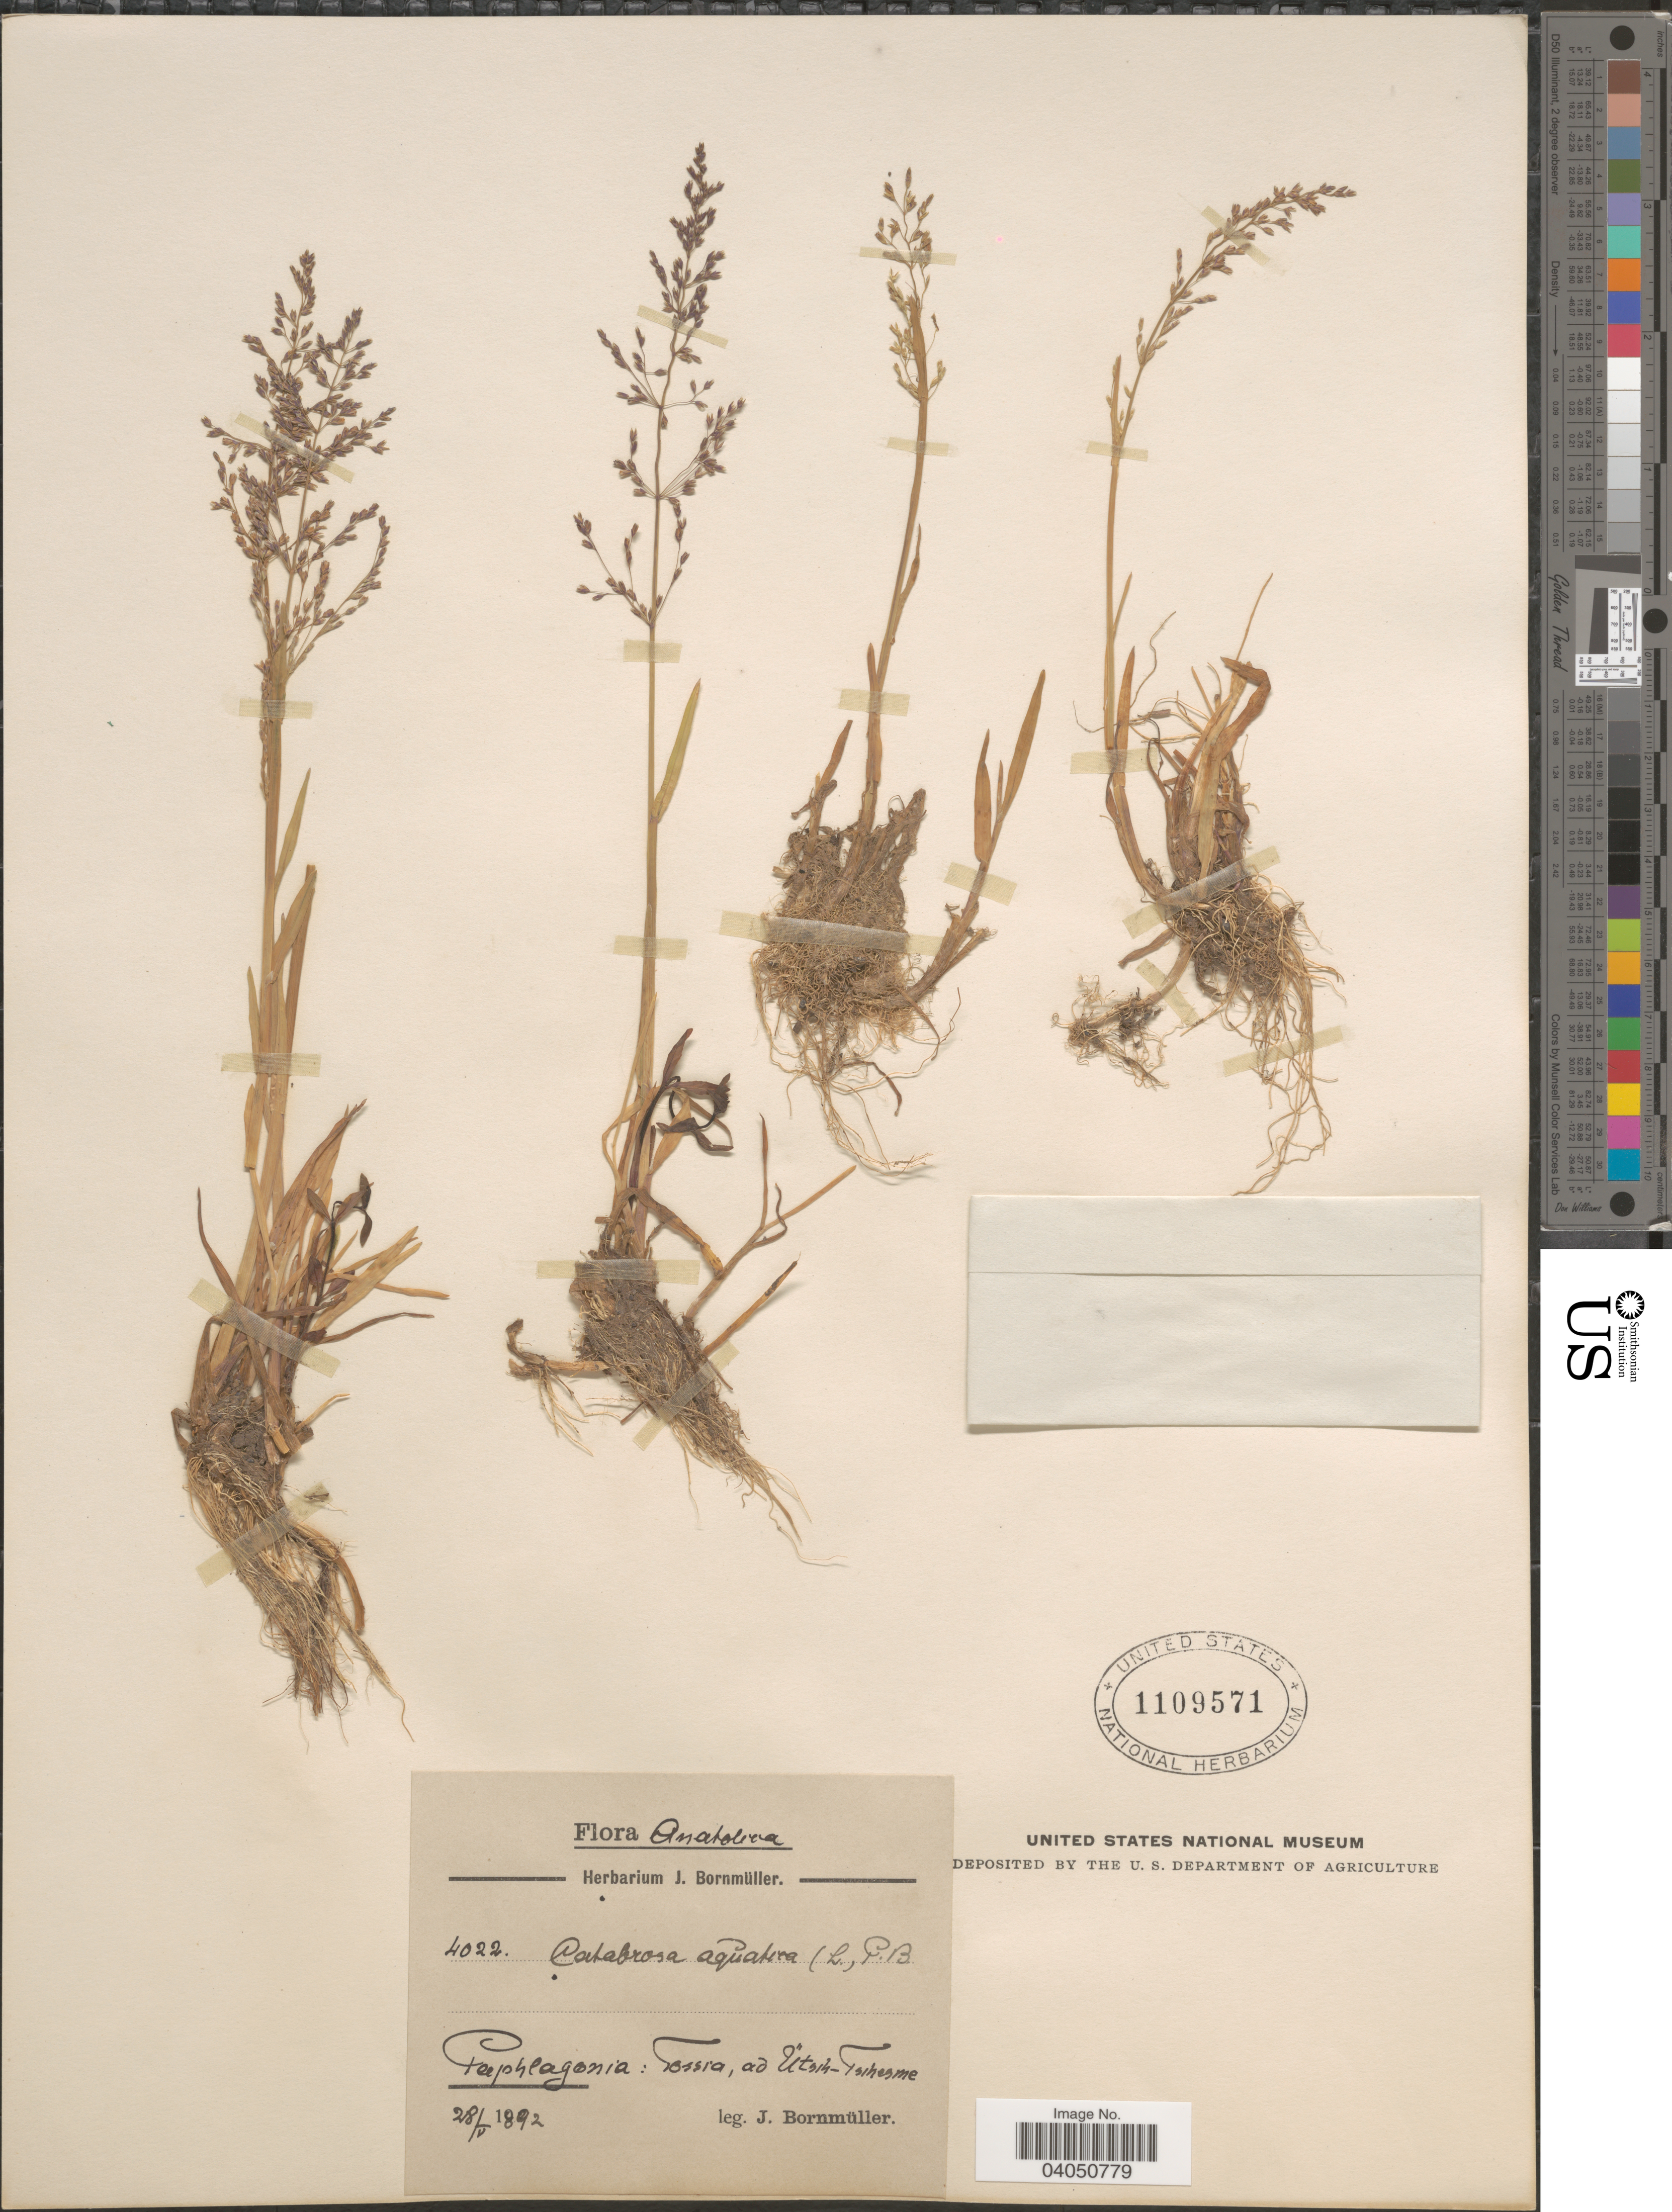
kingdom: Plantae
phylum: Tracheophyta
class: Liliopsida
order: Poales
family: Poaceae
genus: Catabrosa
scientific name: Catabrosa aquatica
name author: (L.) P. Beauv.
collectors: J. Bornmüller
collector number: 4022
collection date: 1892-05-28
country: Turkey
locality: Anatolica. Paphlagonia: Tossia, ad Utsch-Tschesme.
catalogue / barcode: US 1109571